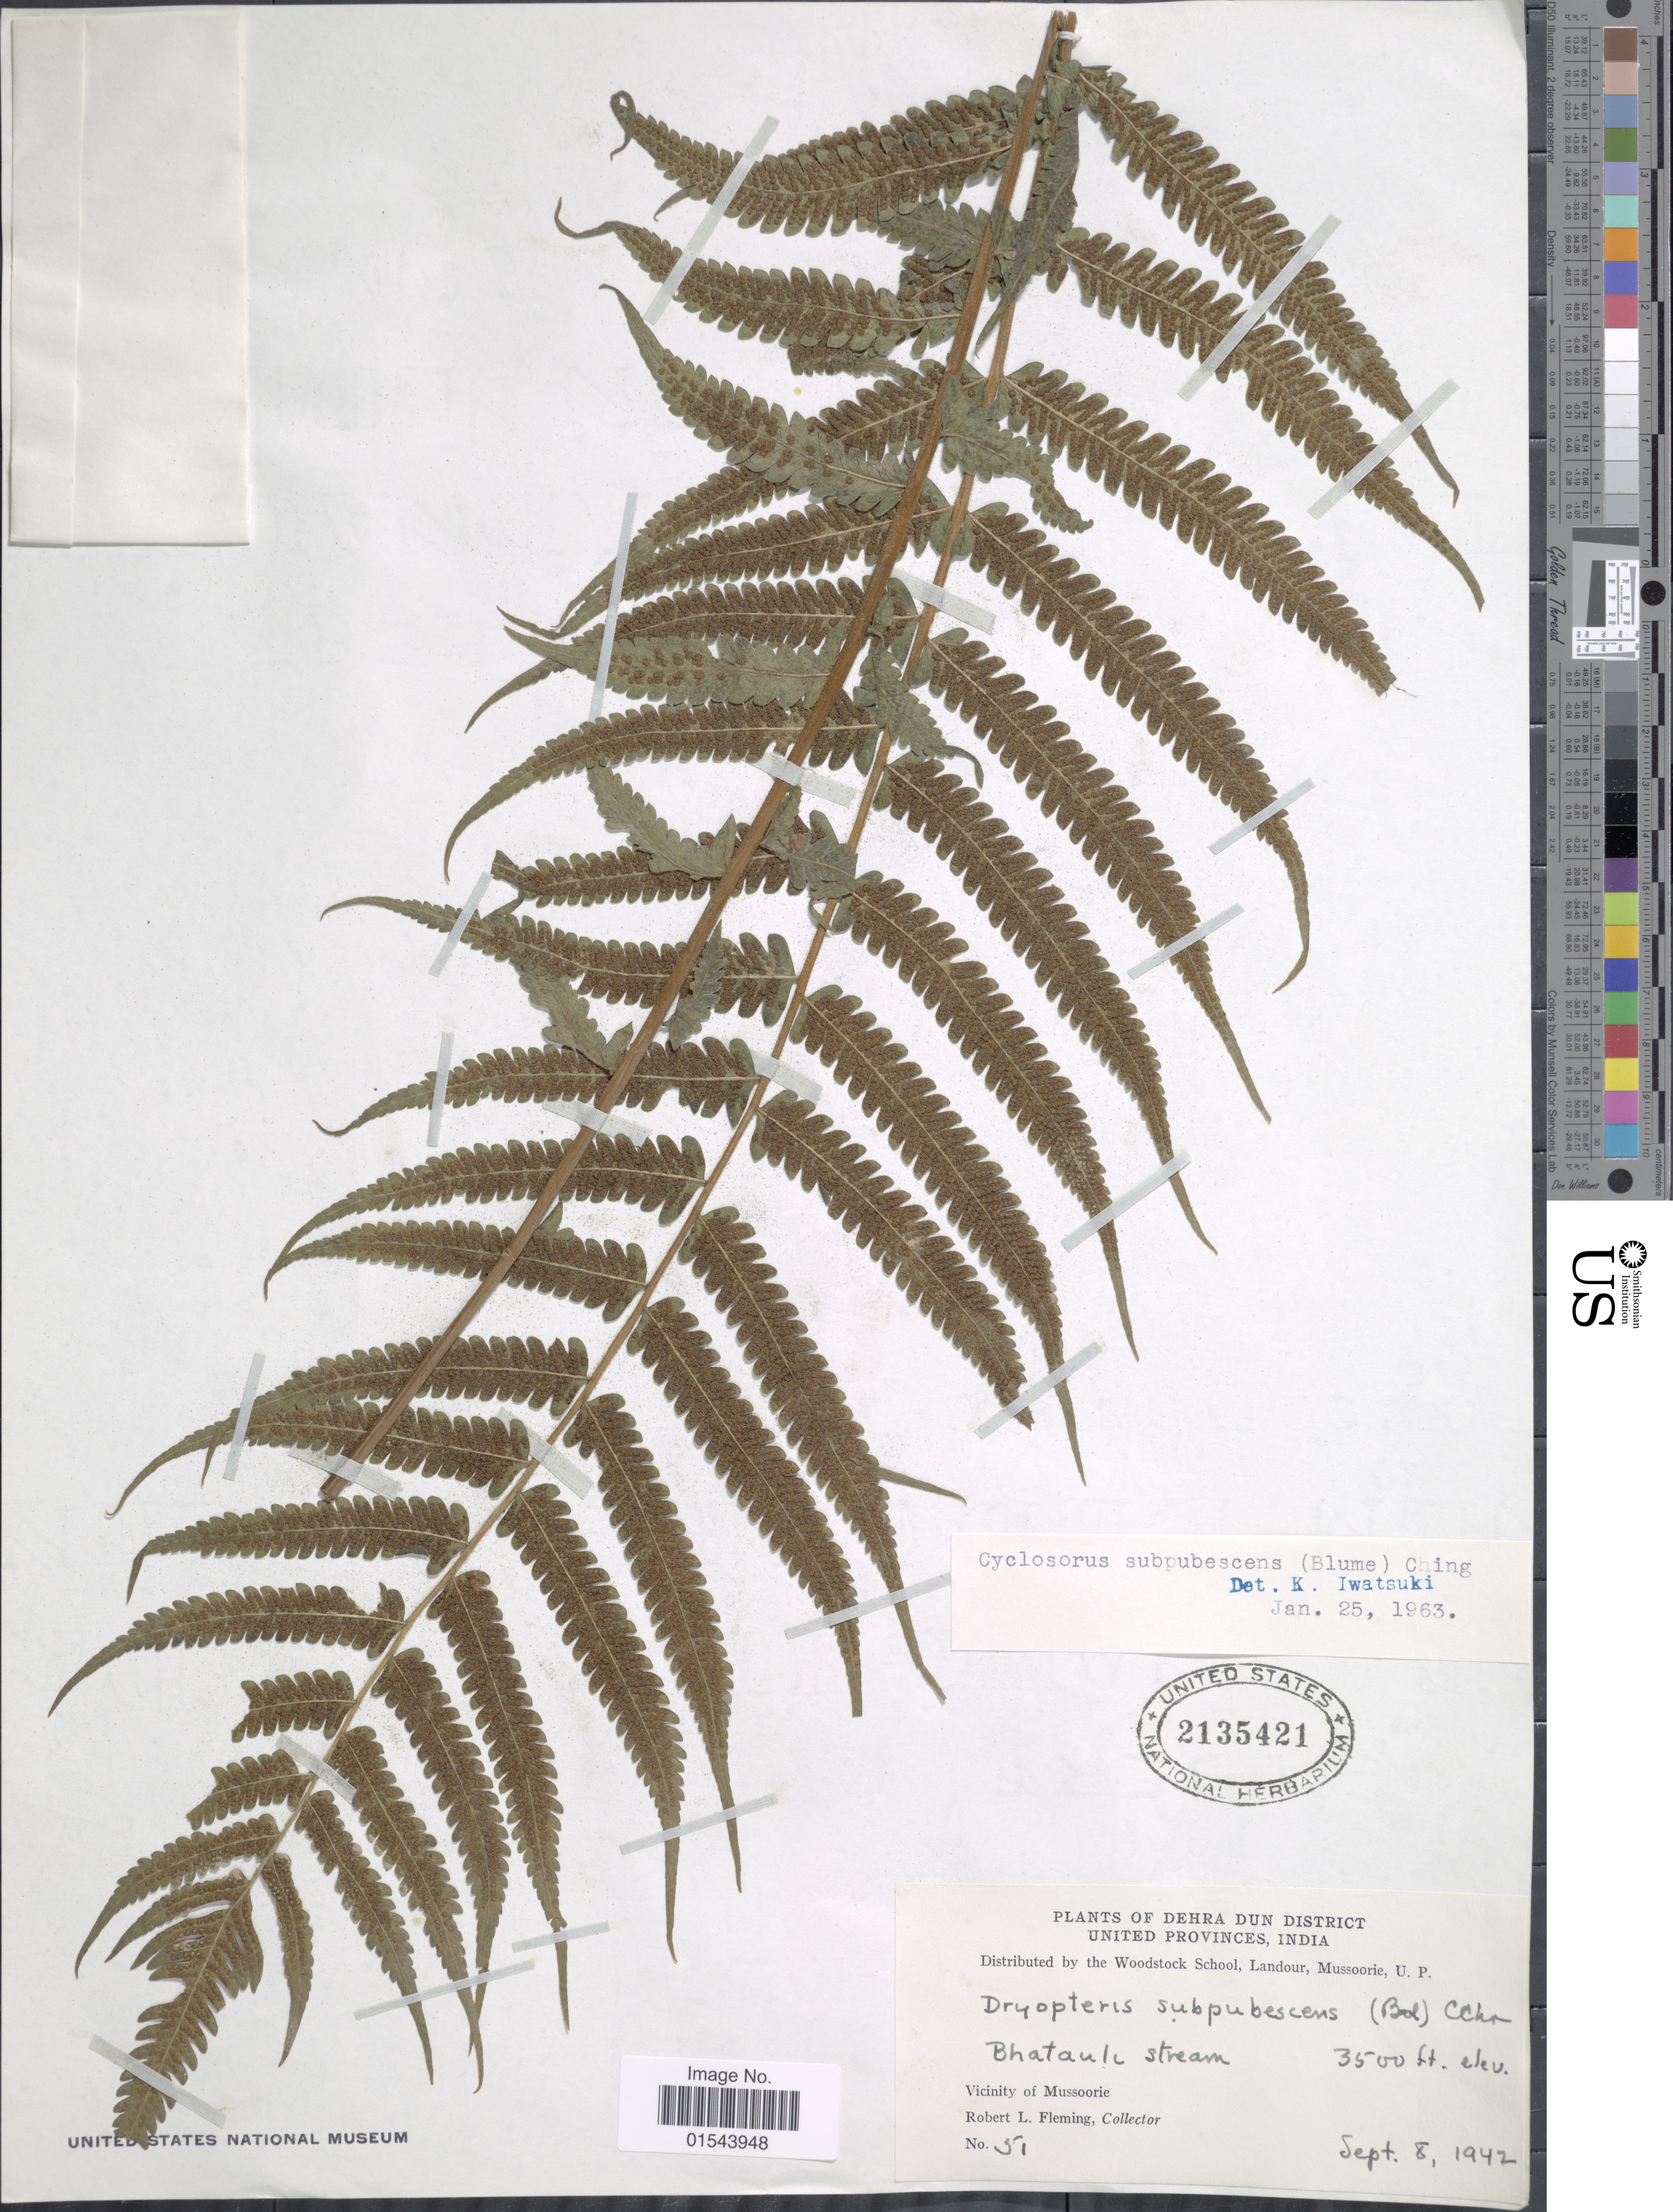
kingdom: Plantae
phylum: Tracheophyta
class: Polypodiopsida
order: Polypodiales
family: Thelypteridaceae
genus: Christella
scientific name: Christella subpubescens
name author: (Blume) Holttum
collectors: R. Fleming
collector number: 51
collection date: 1942-09-08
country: India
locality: Dehra Dun District. United Provinces. Vicinity of Mussoorie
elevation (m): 1067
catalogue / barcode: US 2135421